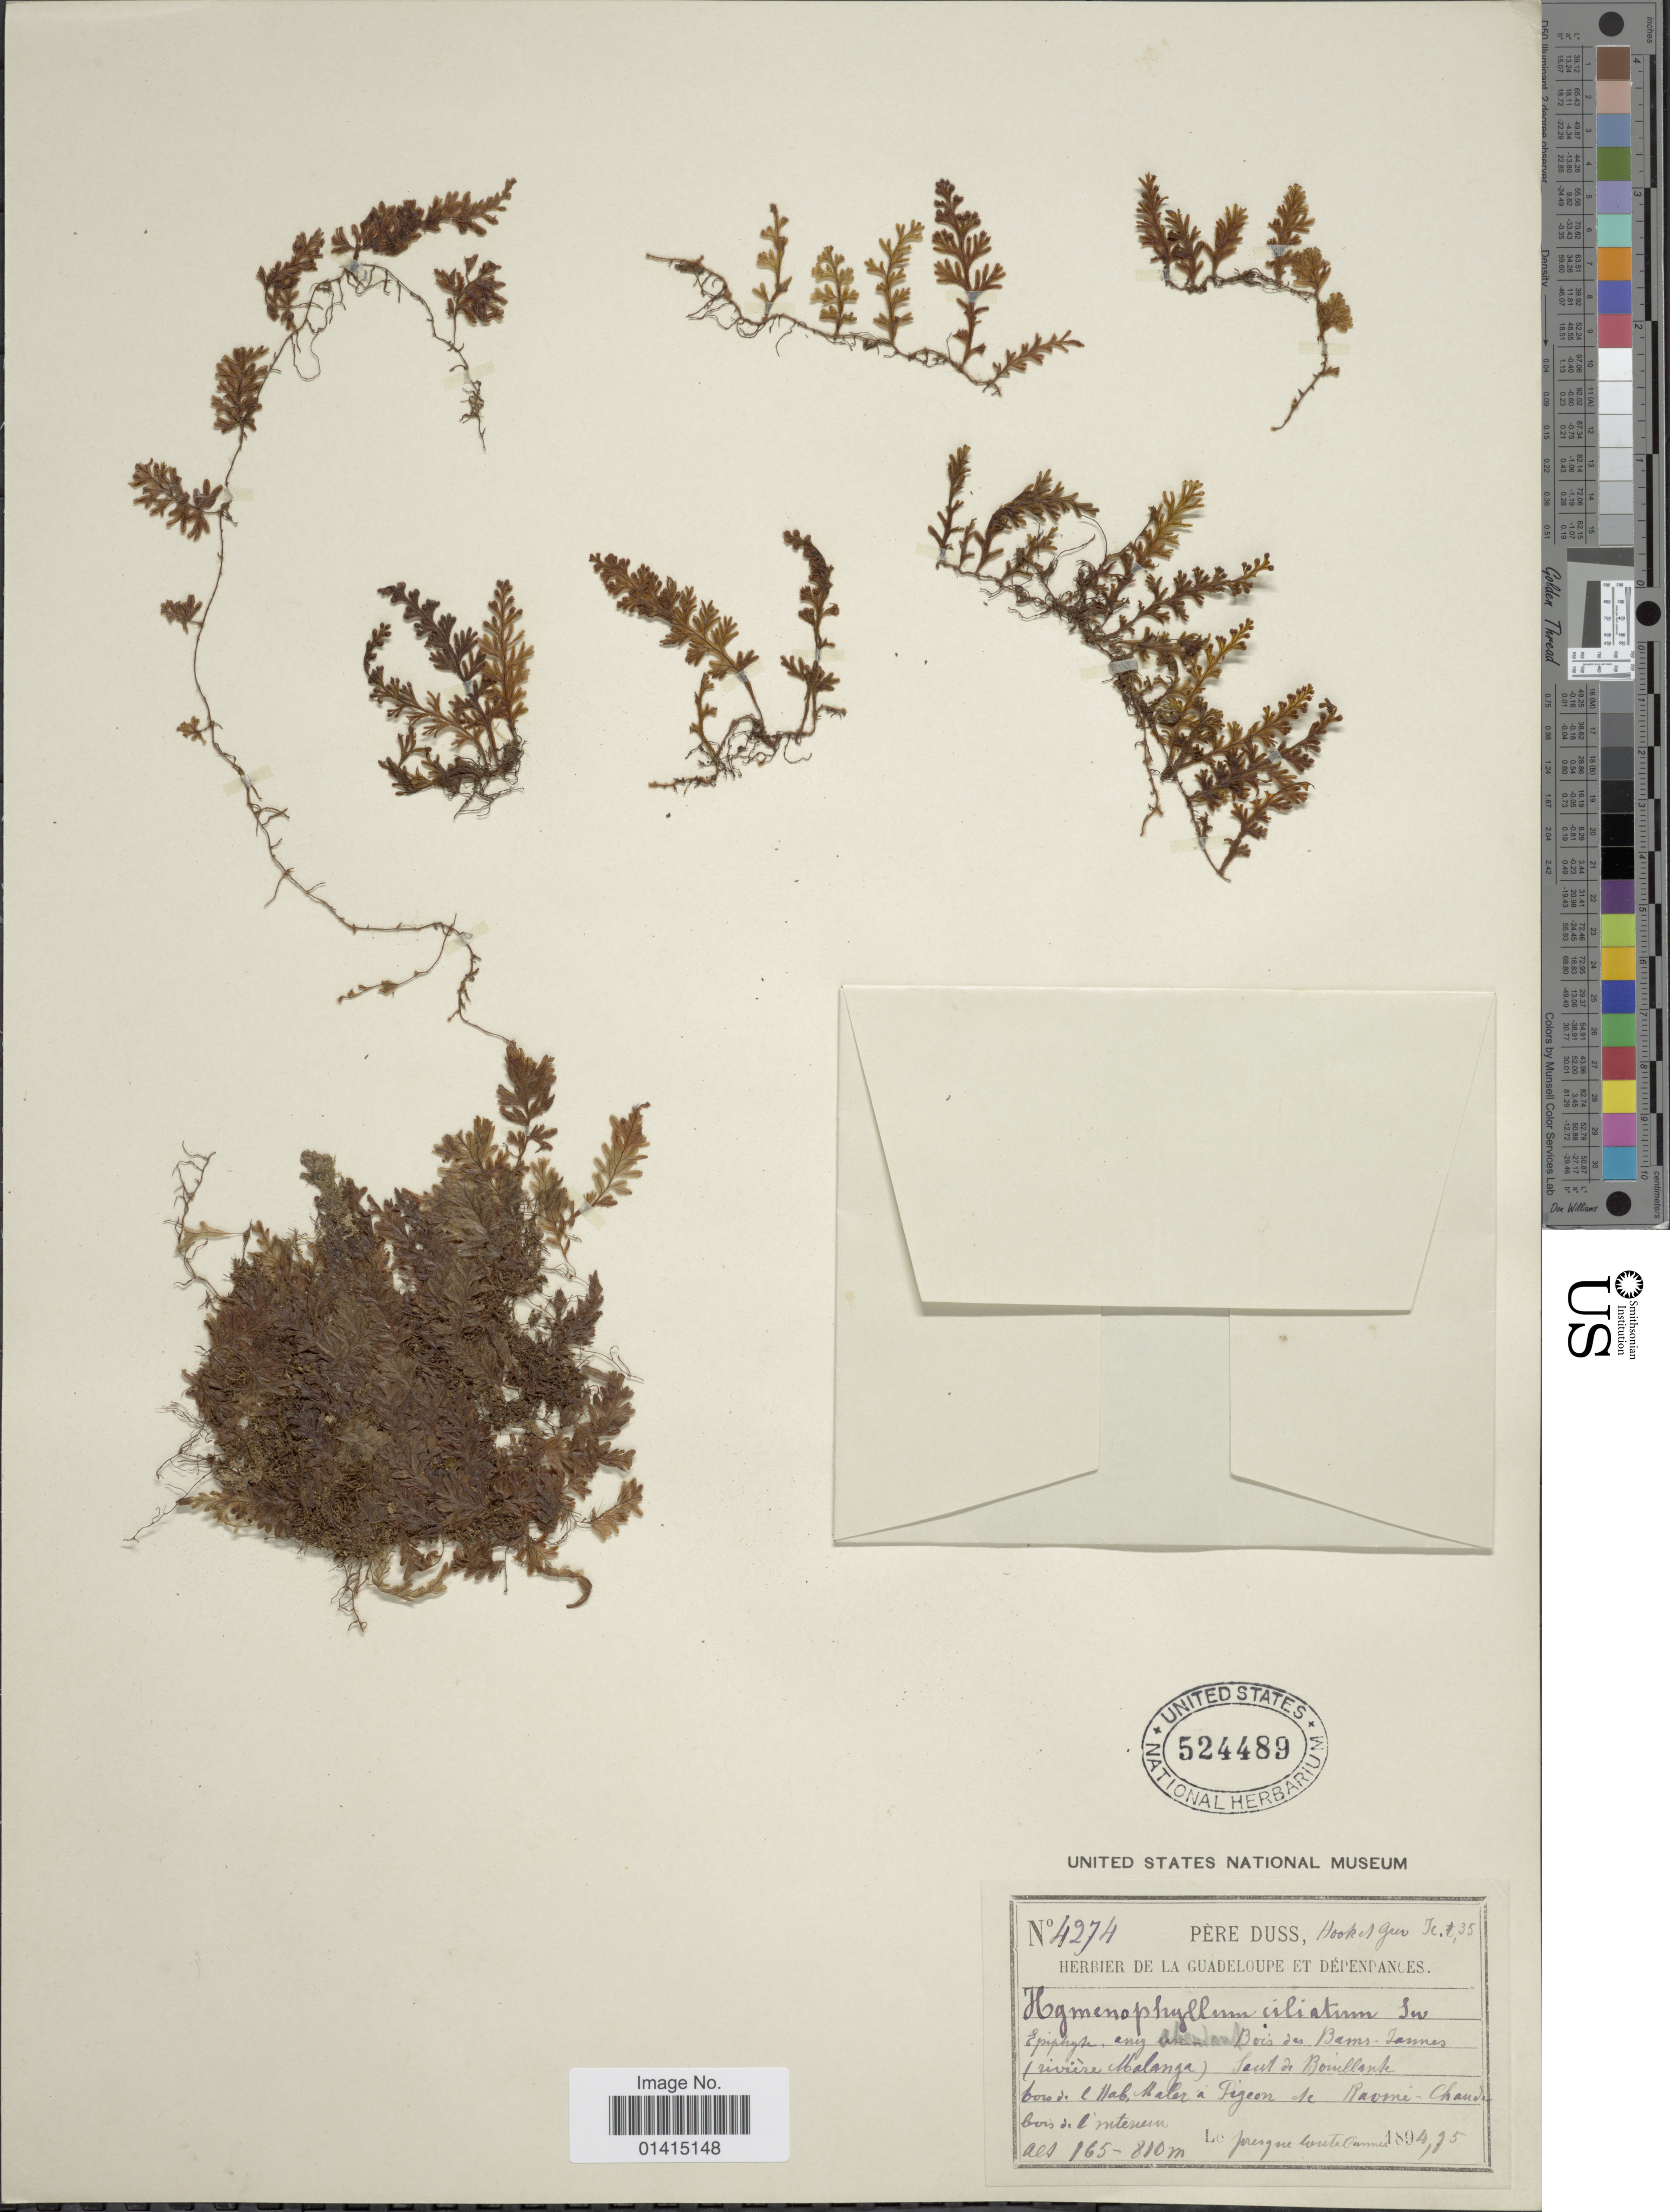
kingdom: Plantae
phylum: Tracheophyta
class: Polypodiopsida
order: Hymenophyllales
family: Hymenophyllaceae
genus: Hymenophyllum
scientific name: Hymenophyllum hirsutum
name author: (L.) Sw.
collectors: Père Duss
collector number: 4274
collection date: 1894/1895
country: Guadeloupe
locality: Bois des Bains-Jaunes (Rivière Malanga) Saut de Bouillante bois del Hab. Maler a Pigeon de Ravine-Chaude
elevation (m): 165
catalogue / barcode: US 524489